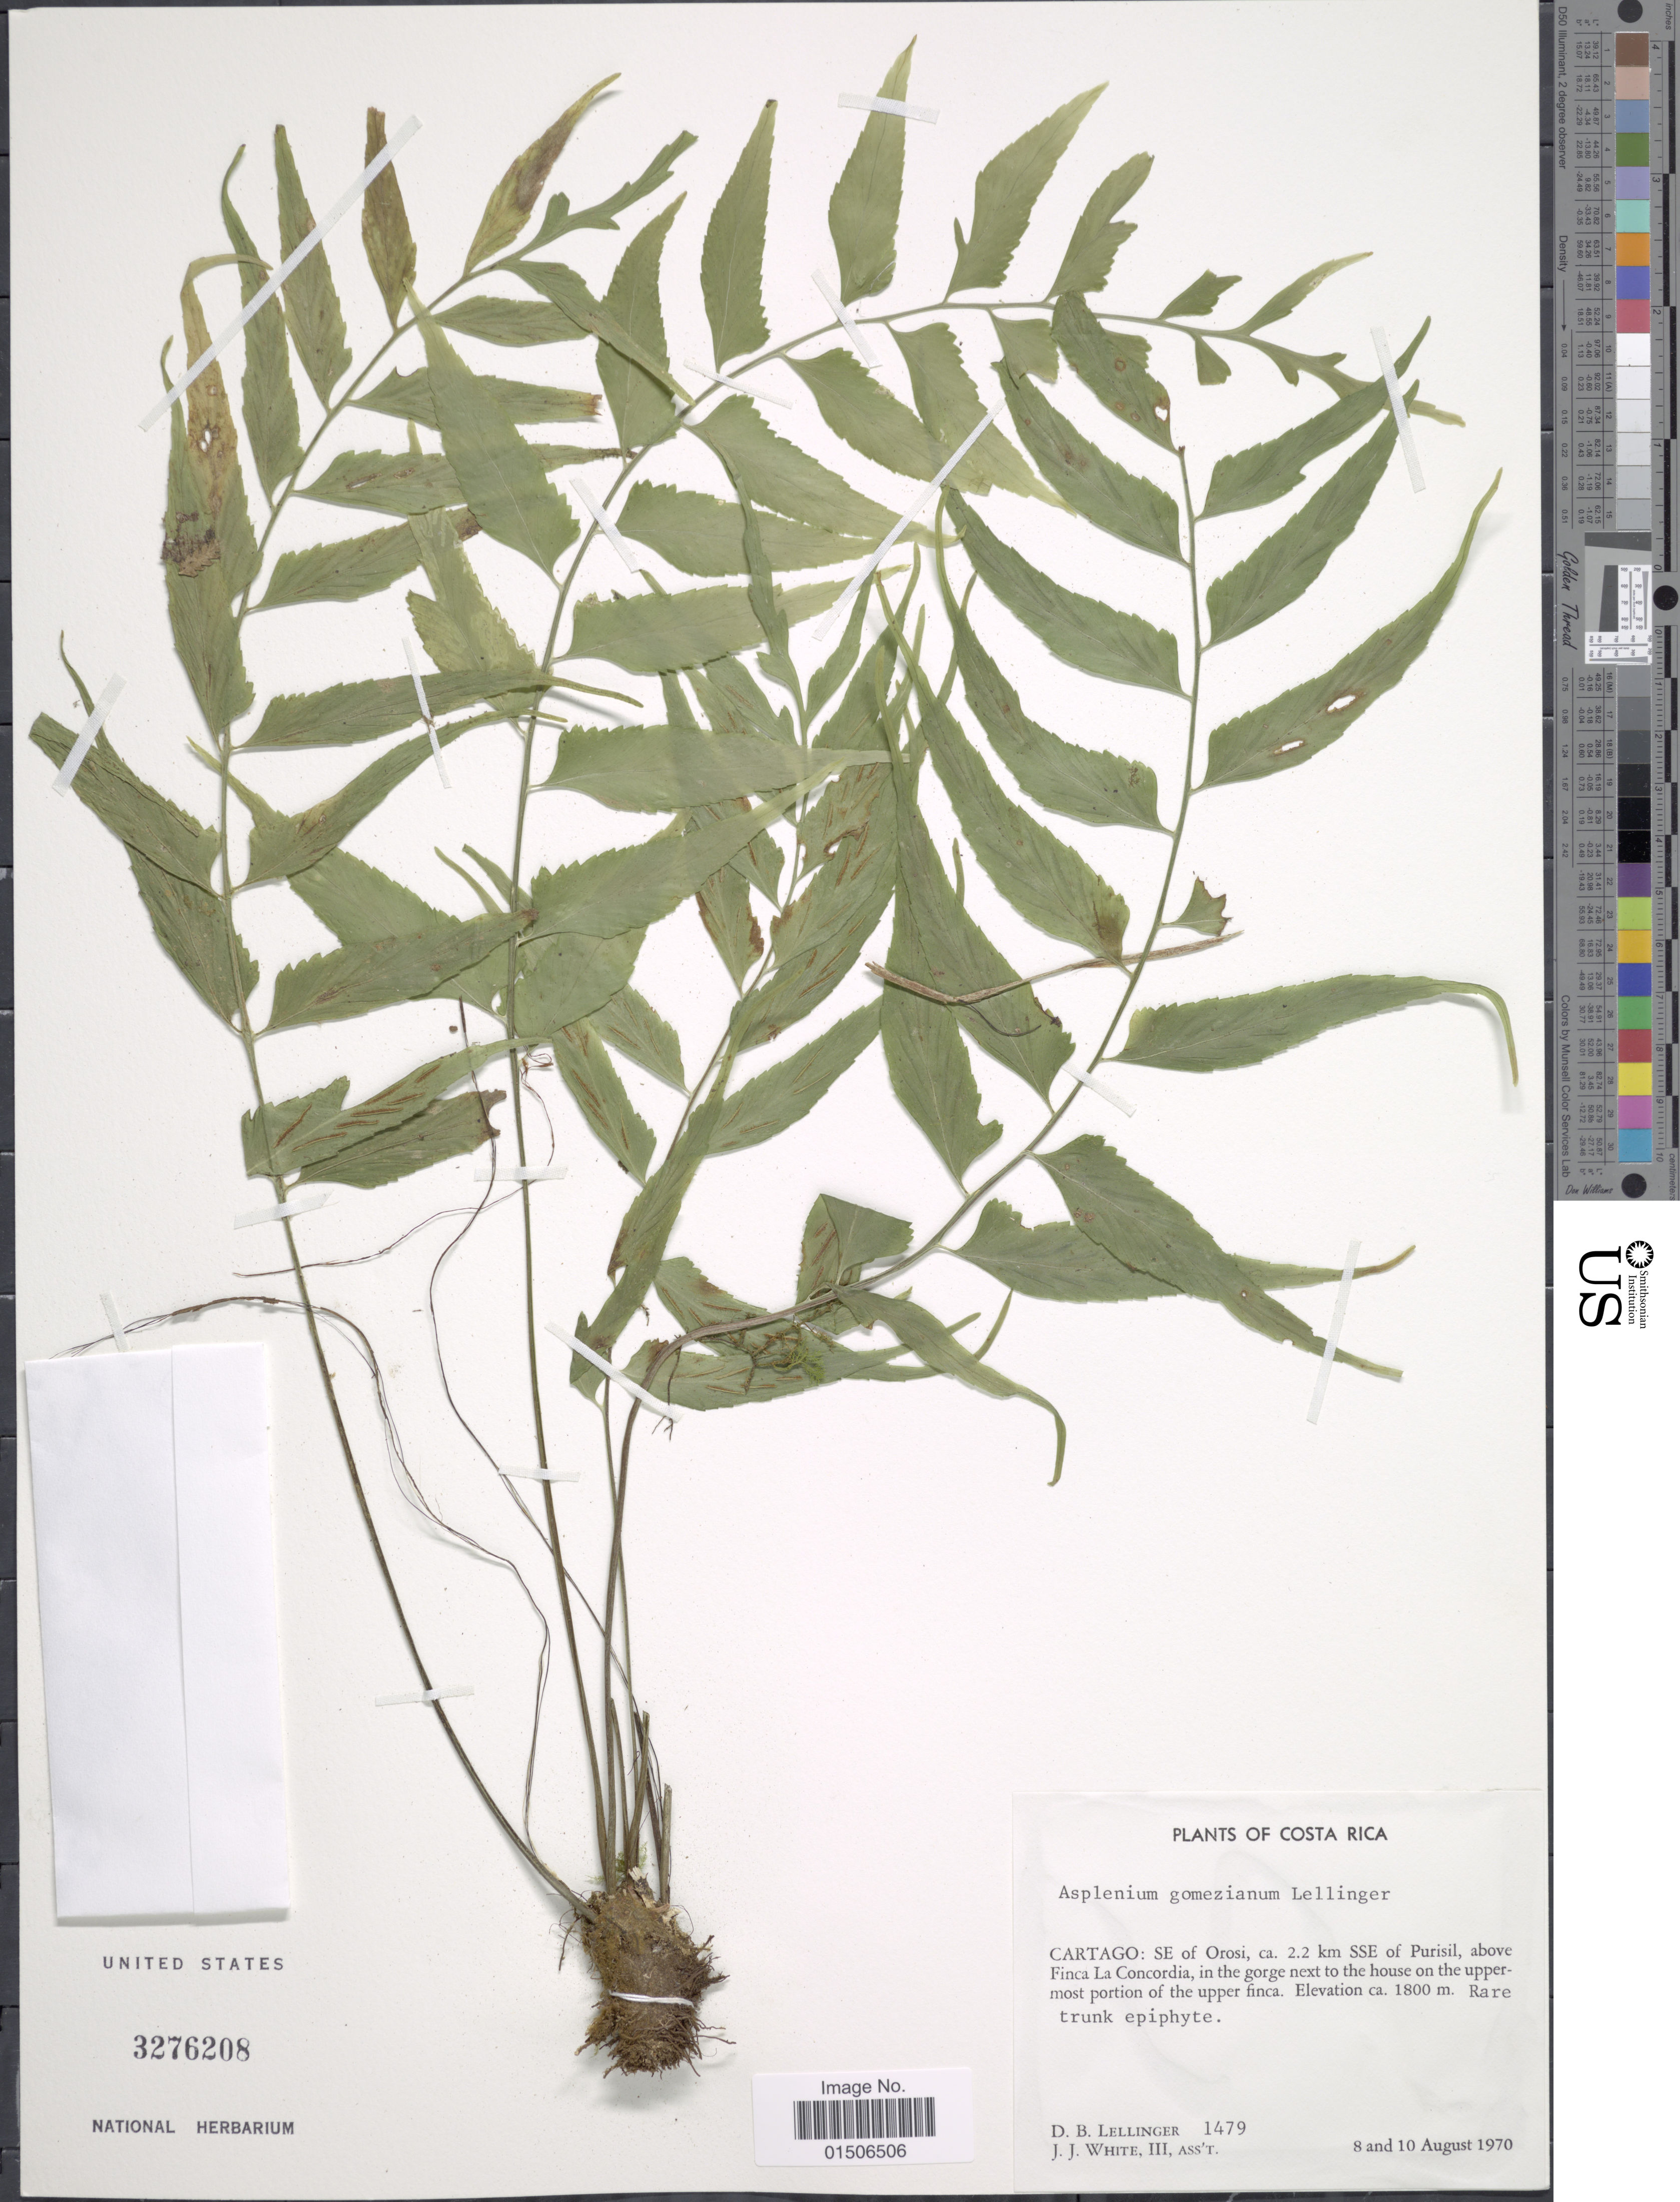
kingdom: Plantae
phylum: Tracheophyta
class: Polypodiopsida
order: Polypodiales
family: Aspleniaceae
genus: Asplenium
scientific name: Asplenium gomezianum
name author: Lellinger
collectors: D. B. Lellinger & J. J. White III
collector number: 1479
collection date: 1970-08-08/1970-08-10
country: Costa Rica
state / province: Cartago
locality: SE. of Orosi, ca. 2.2 km SSE of Purisil, above Finca La Corcordia, in the gorge next to the house on the uppermost portion of the upper finca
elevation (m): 1800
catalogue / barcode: US 3276208